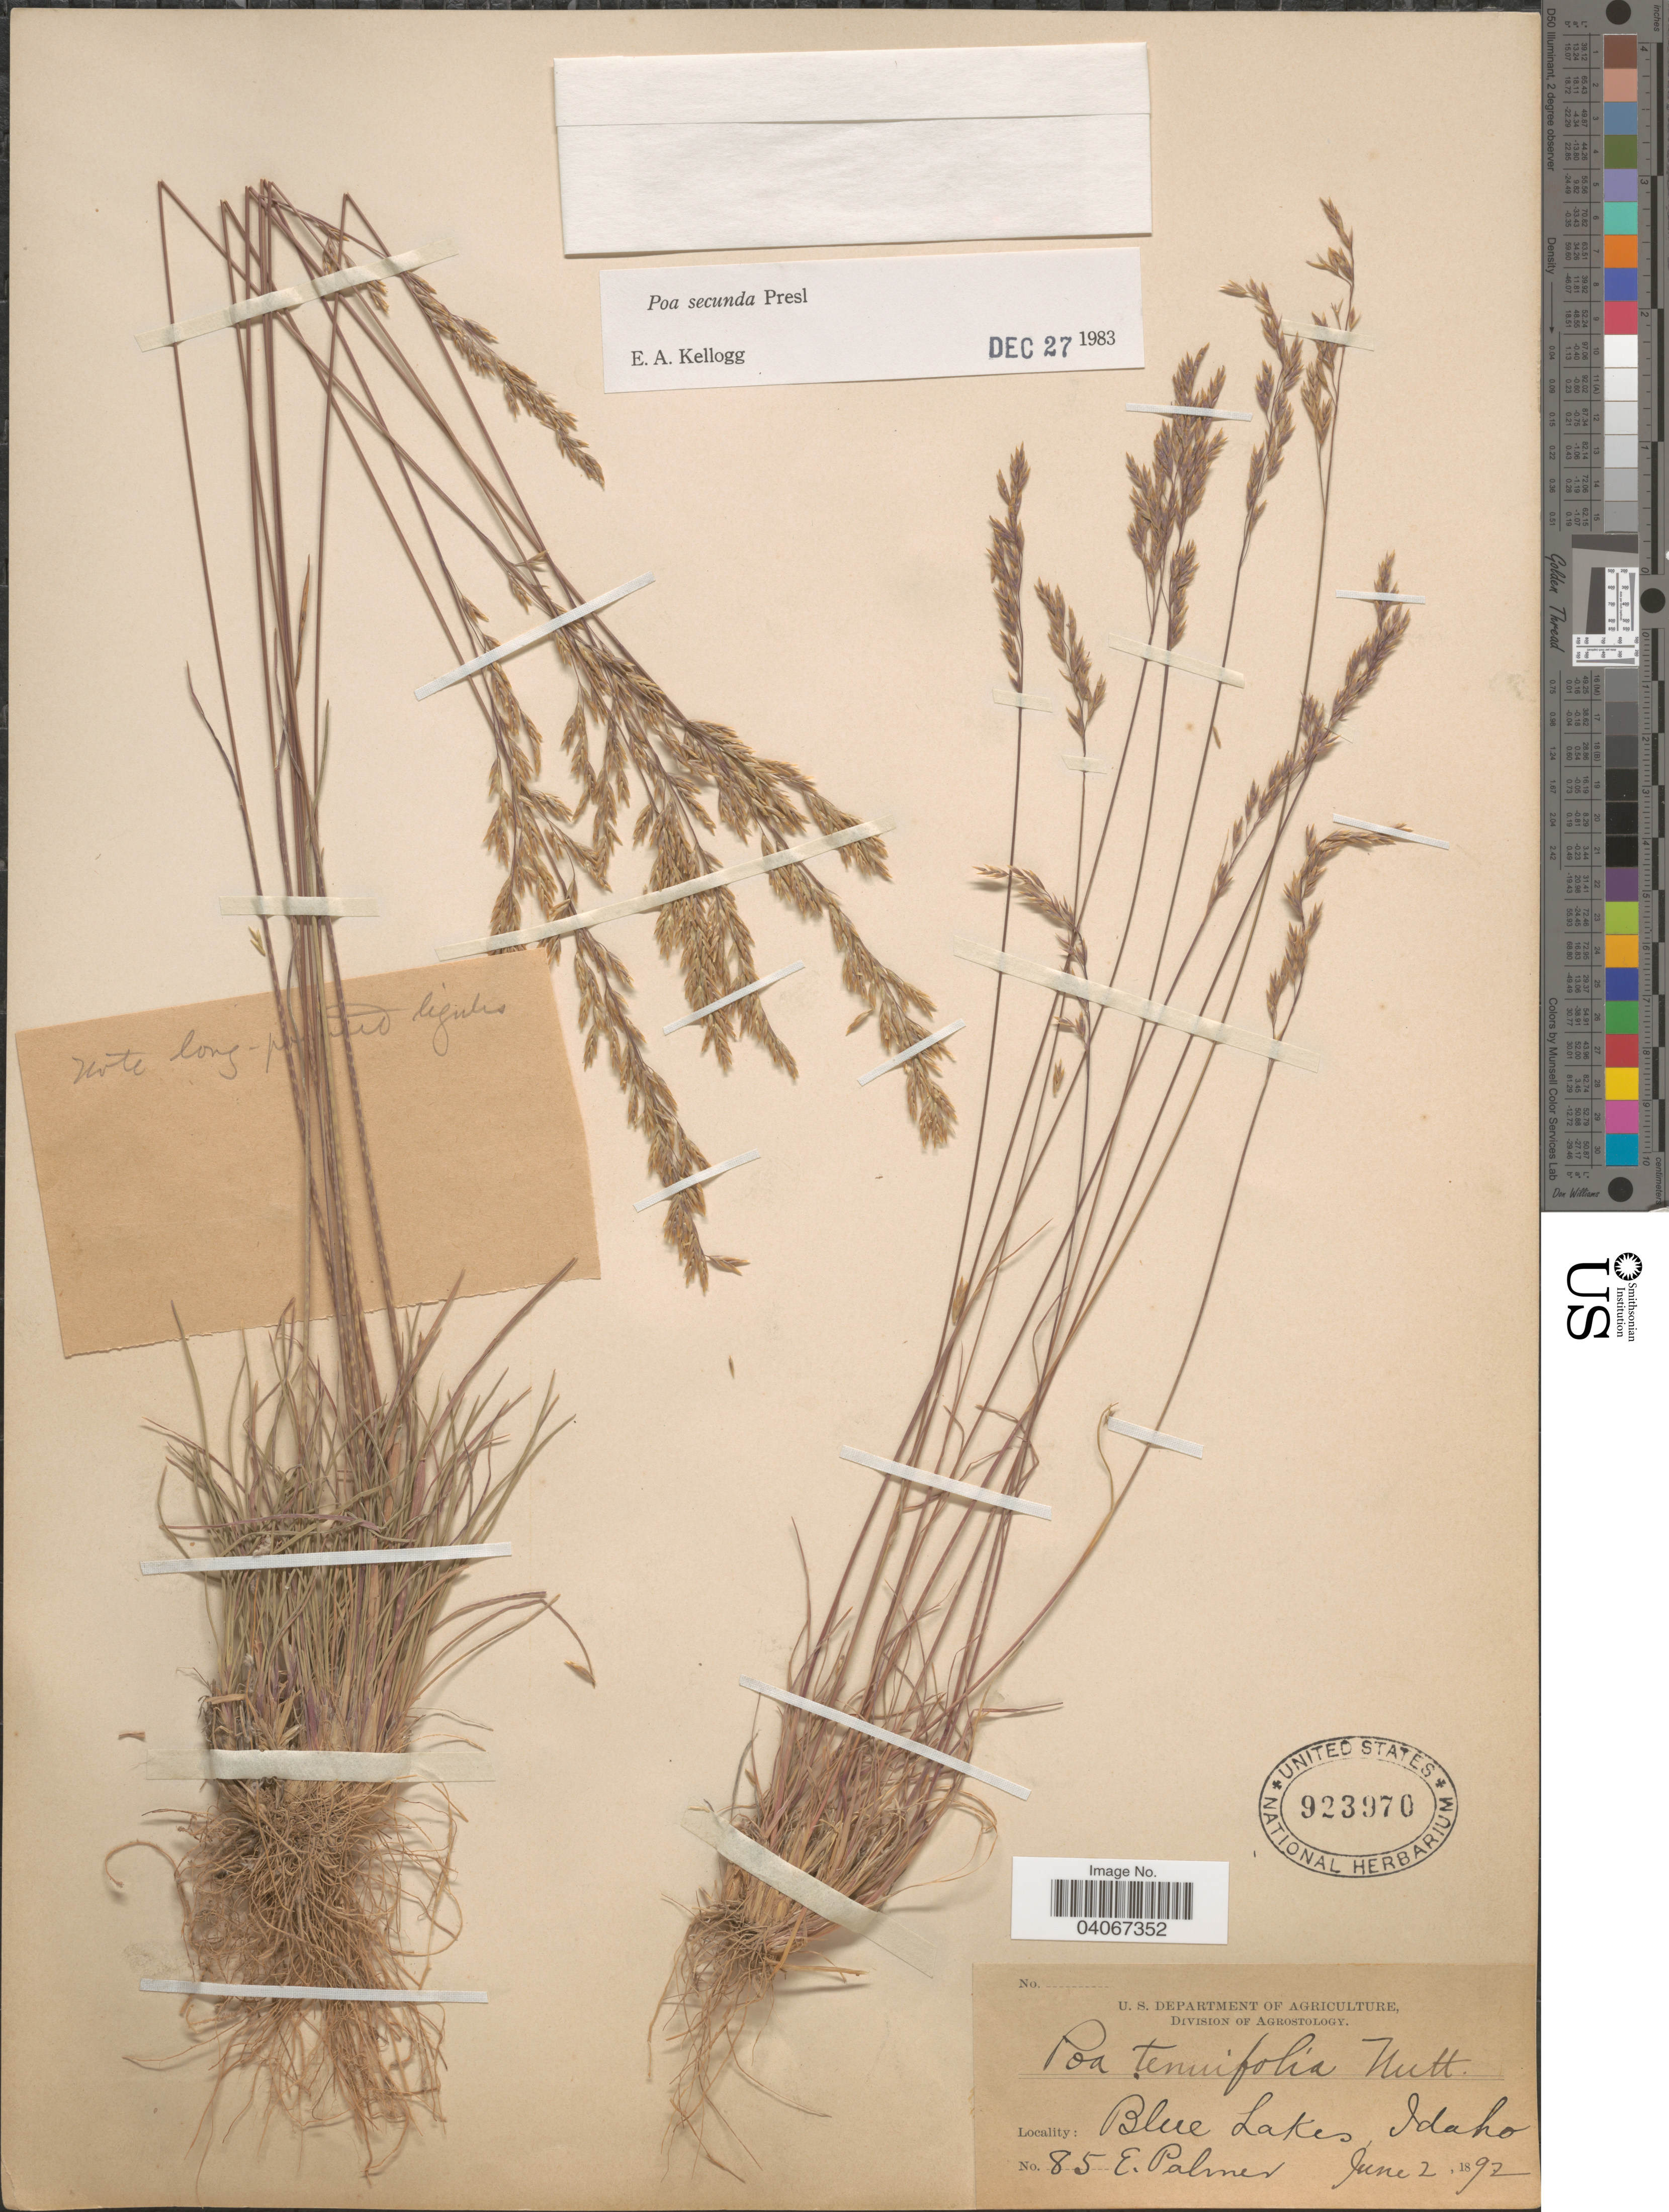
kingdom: Plantae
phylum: Tracheophyta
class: Liliopsida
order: Poales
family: Poaceae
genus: Poa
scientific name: Poa secunda subsp. secunda var. secunda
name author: J. Presl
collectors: E. Palmer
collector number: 85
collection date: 1892-06-02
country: United States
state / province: Idaho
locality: Blue Lakes.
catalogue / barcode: US 923970